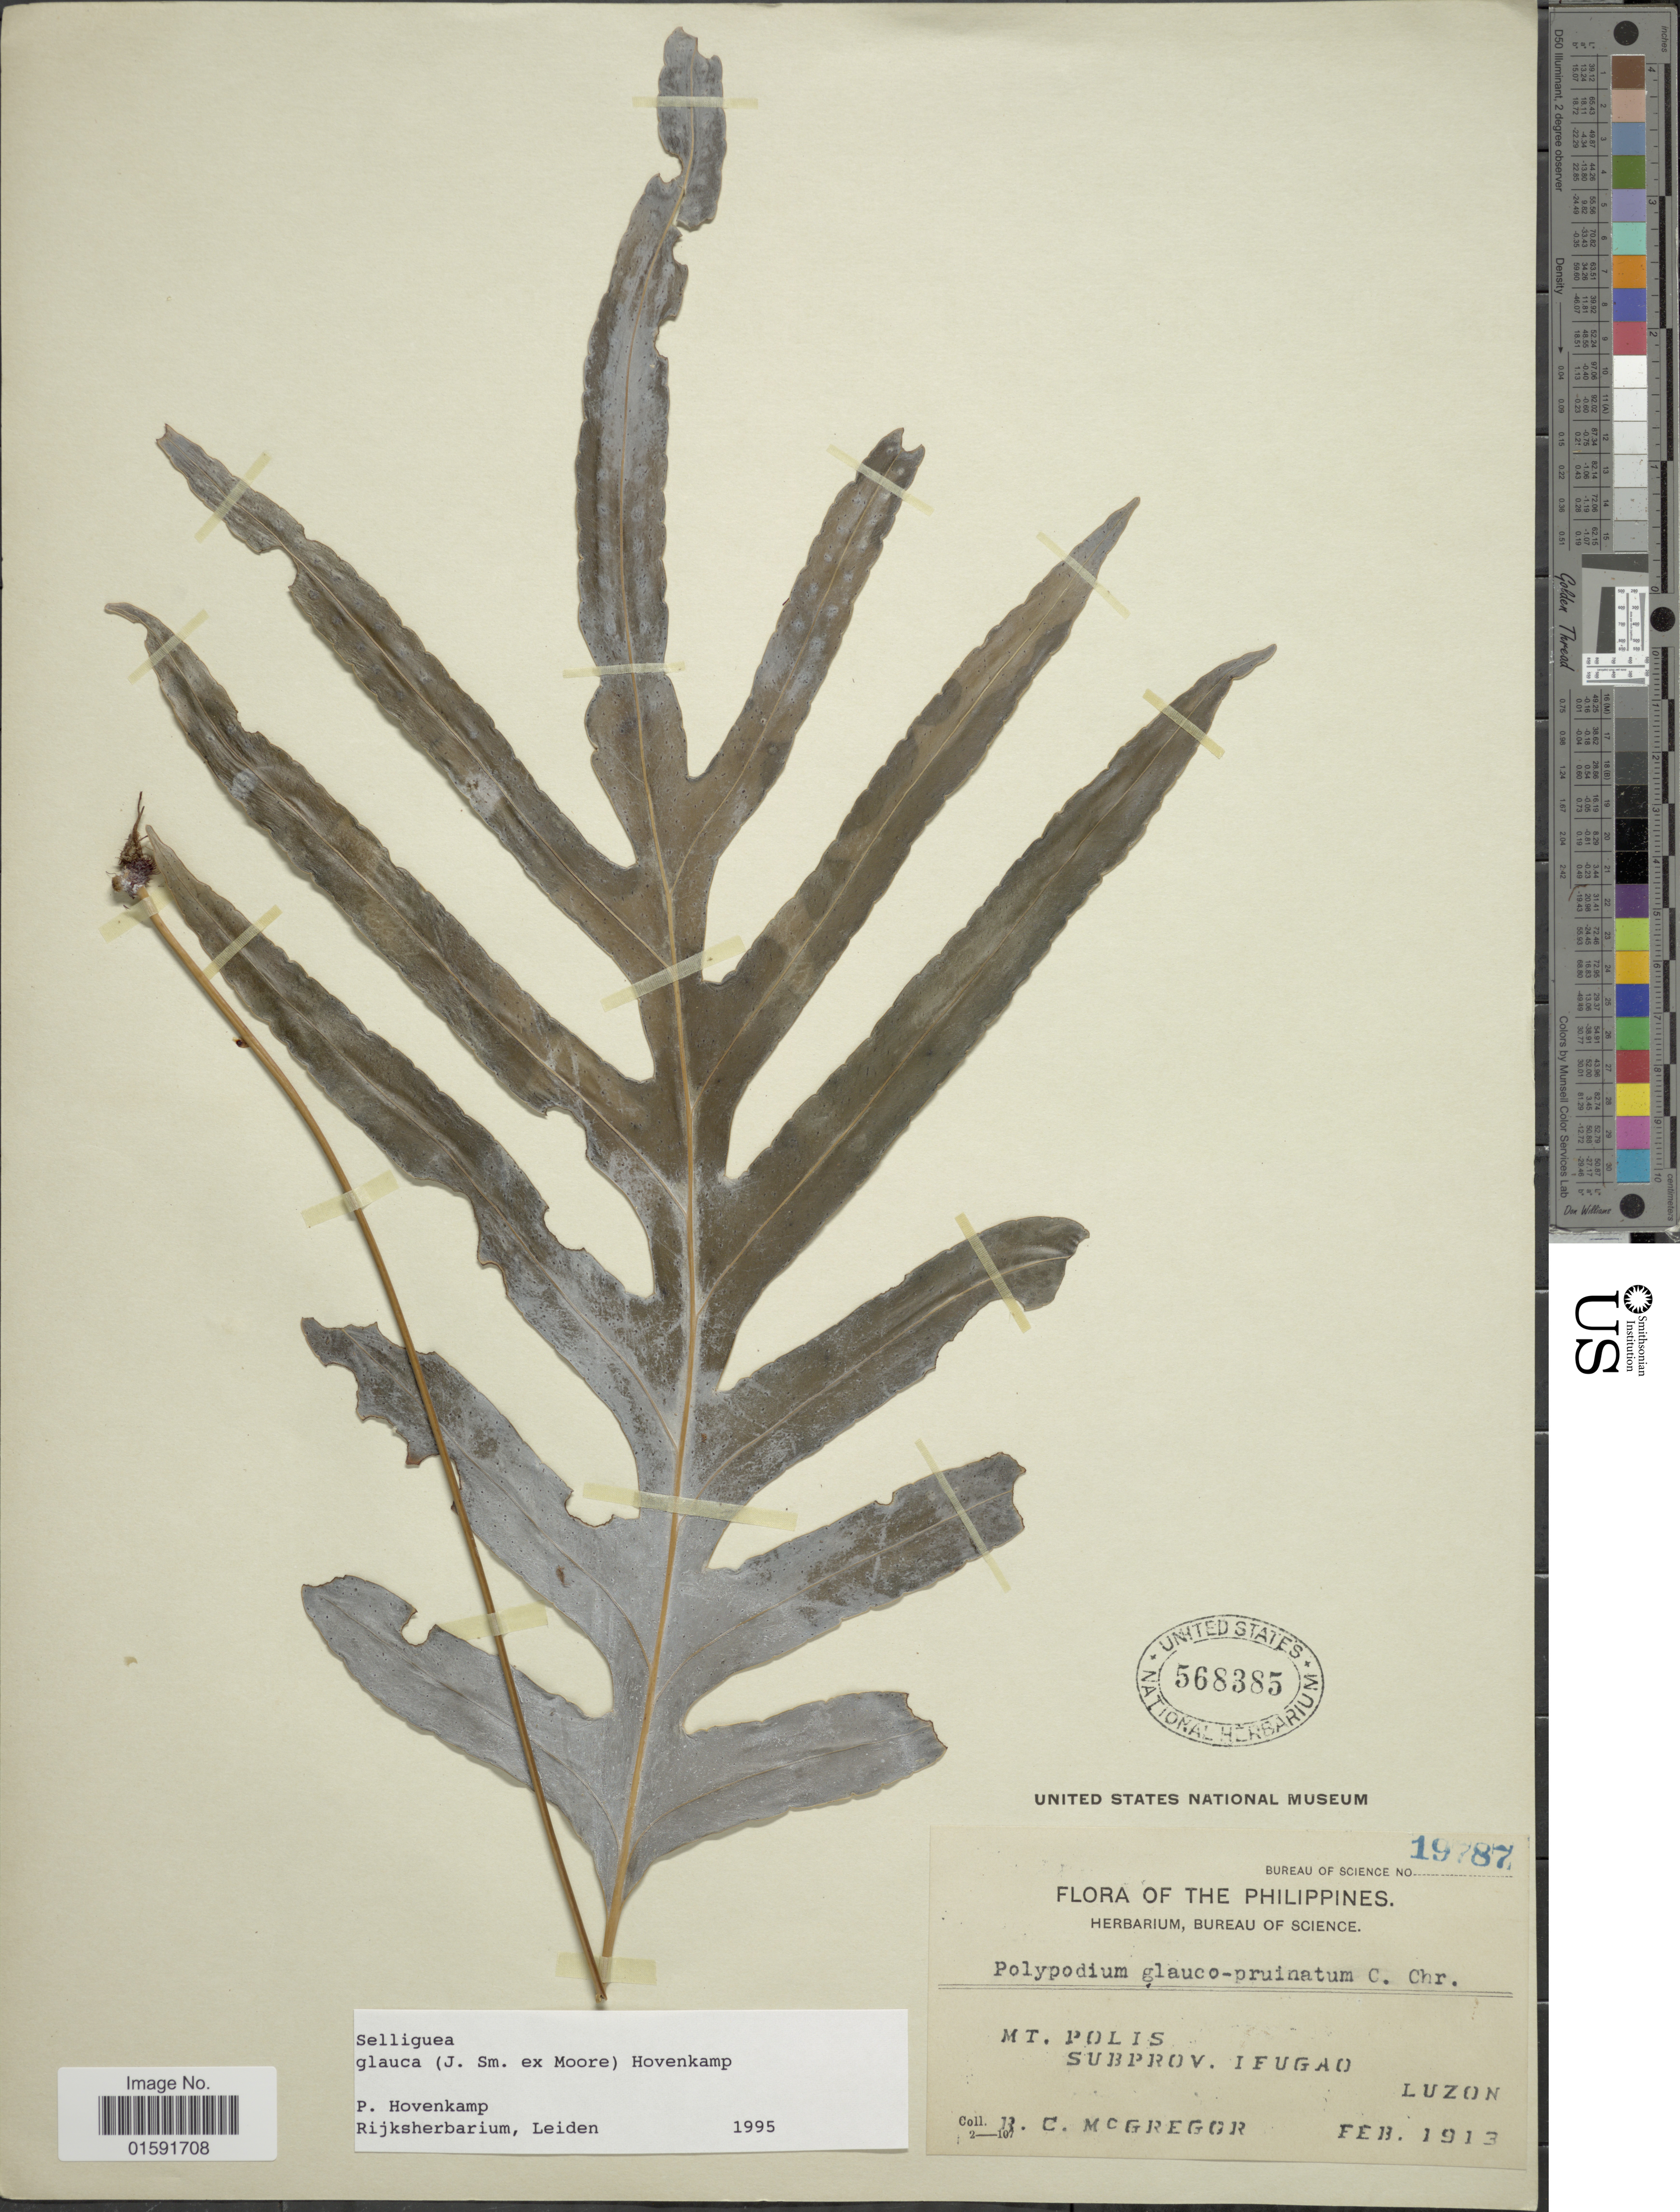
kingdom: Plantae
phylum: Tracheophyta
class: Polypodiopsida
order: Polypodiales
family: Polypodiaceae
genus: Selliguea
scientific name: Selliguea glauca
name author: (J. Sm. ex Brack.) Hovenkamp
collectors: R. C. McGregor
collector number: Bureau of Science 19787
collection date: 1913-02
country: Philippines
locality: Mt. Polis, Sbprov. Ifugao, Luzon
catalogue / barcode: US 568385